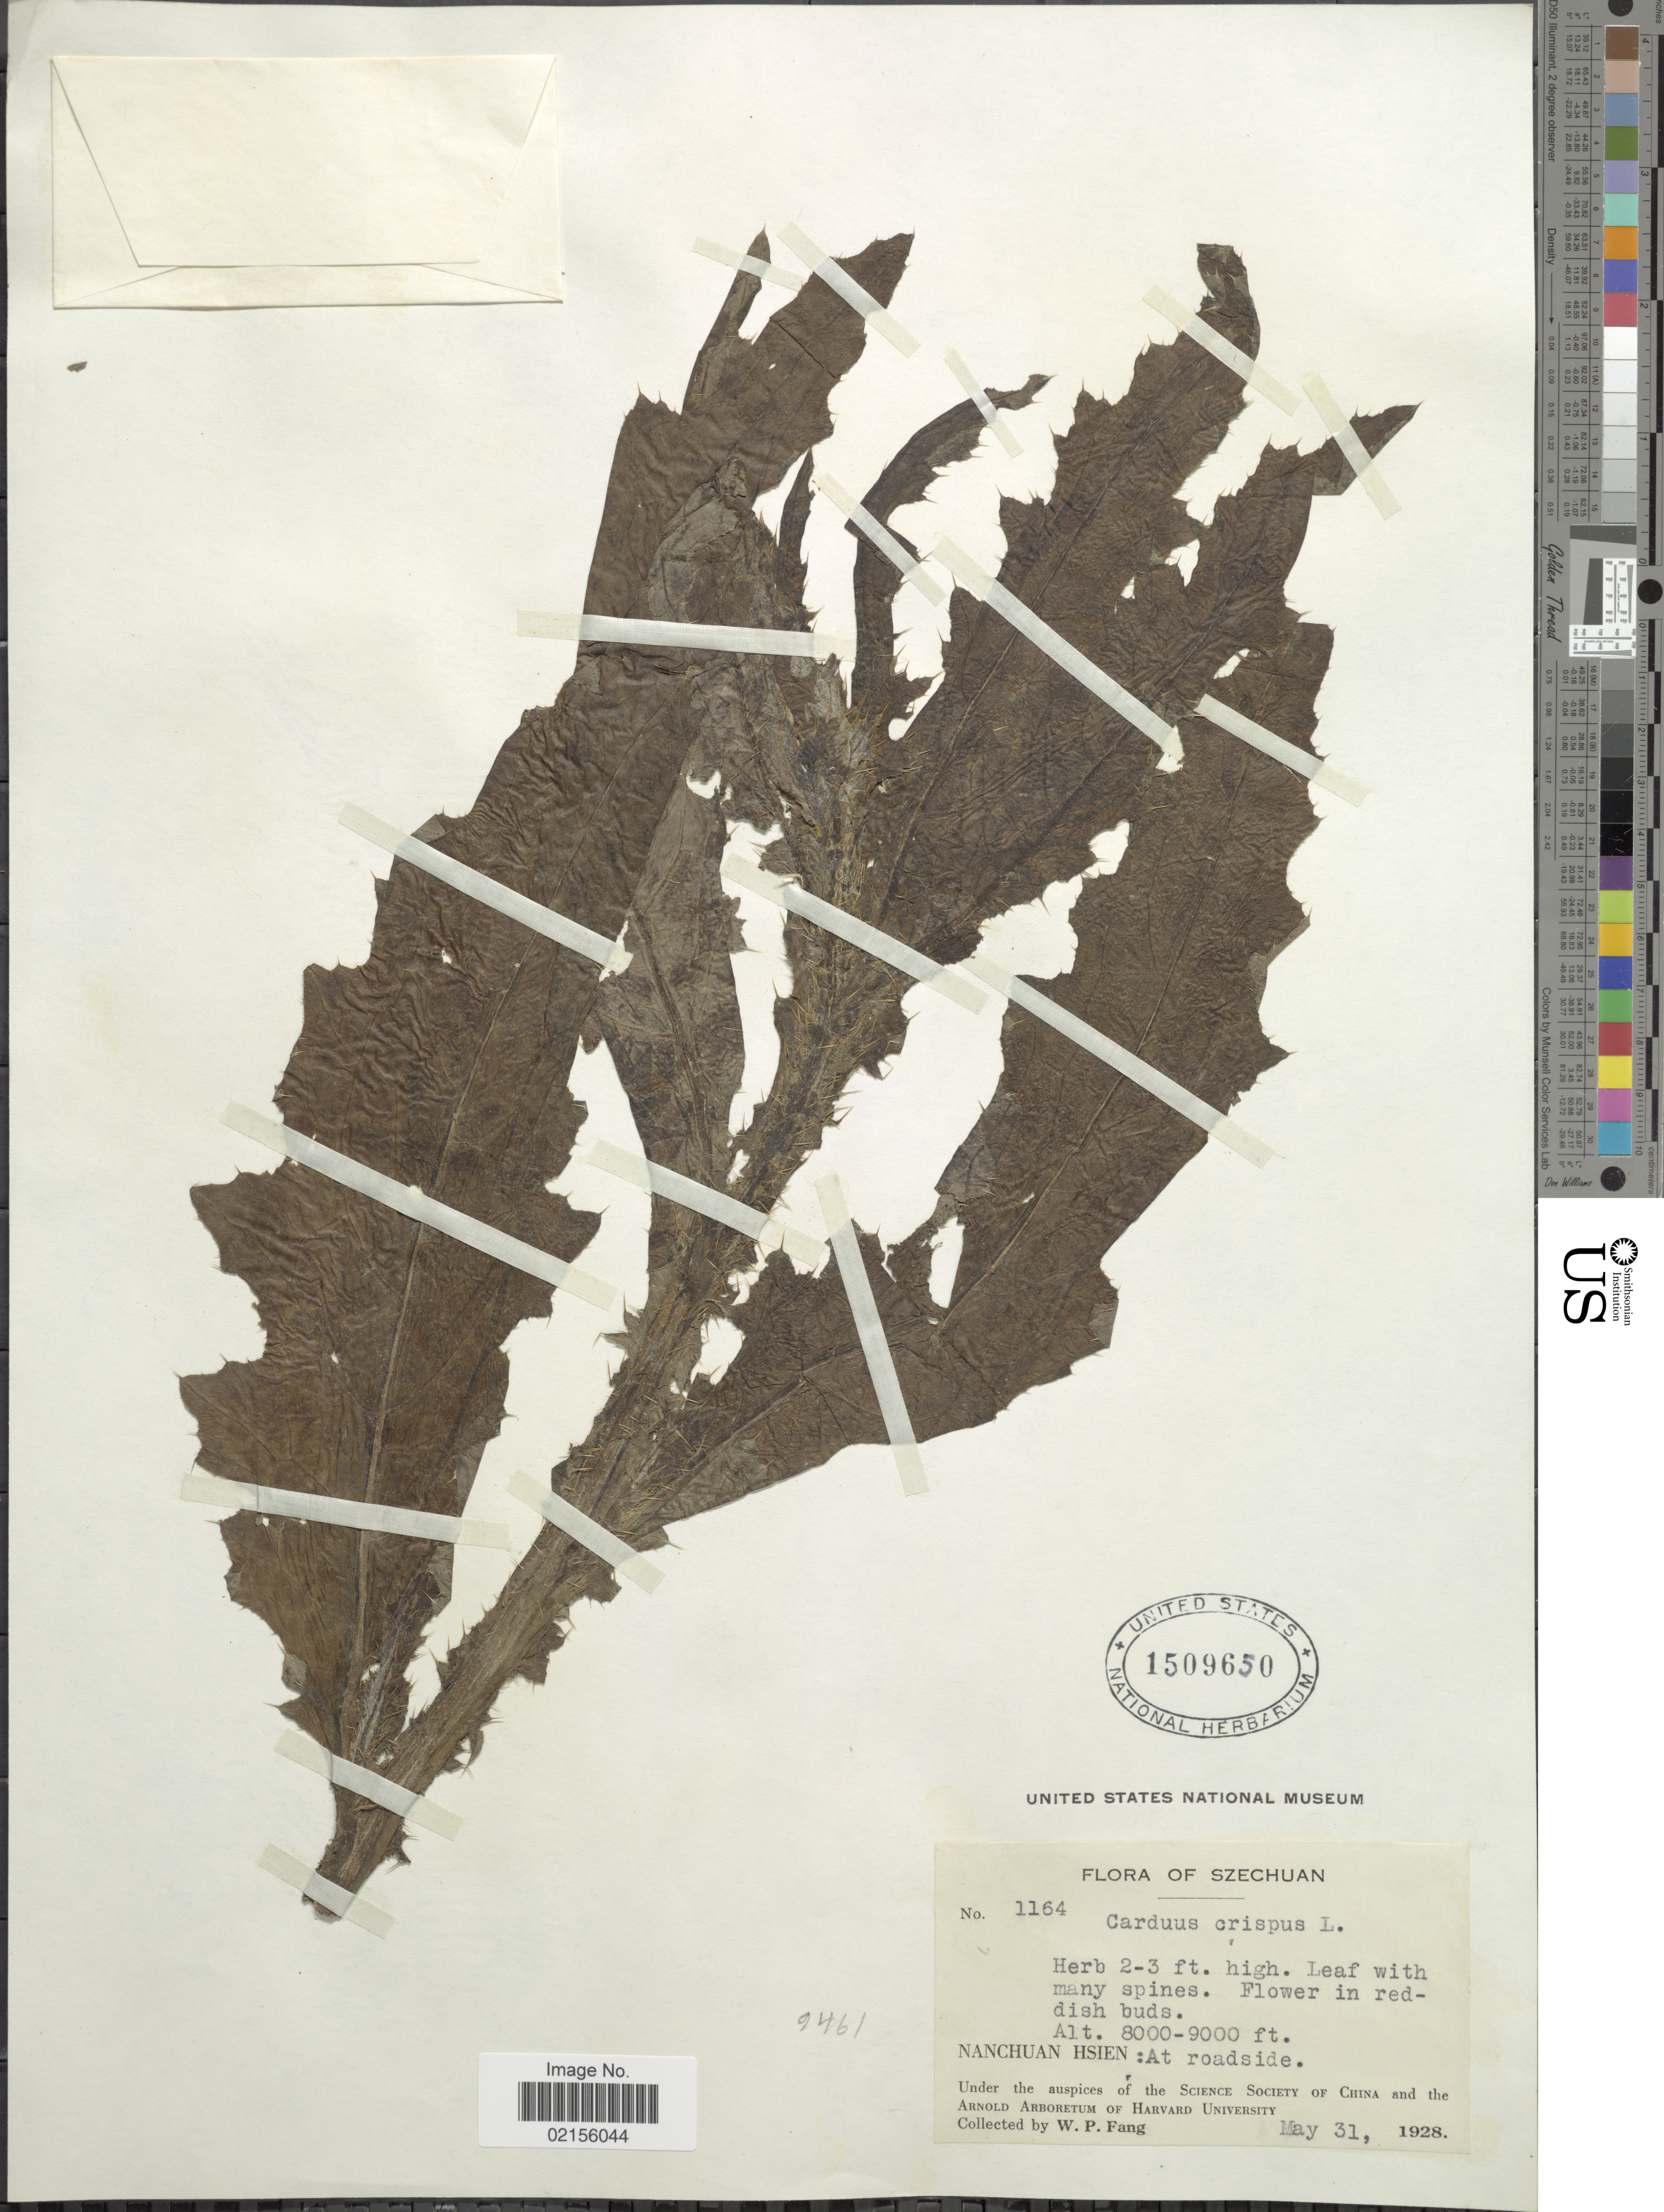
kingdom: Plantae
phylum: Tracheophyta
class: Magnoliopsida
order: Asterales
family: Asteraceae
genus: Carduus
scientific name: Carduus crispus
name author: L.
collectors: W. P. Fang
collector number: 1164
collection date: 1928-05-31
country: China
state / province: Sichuan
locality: Szechuan, Nanchuan hsien: At roadside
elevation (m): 2438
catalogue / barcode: US 1509650